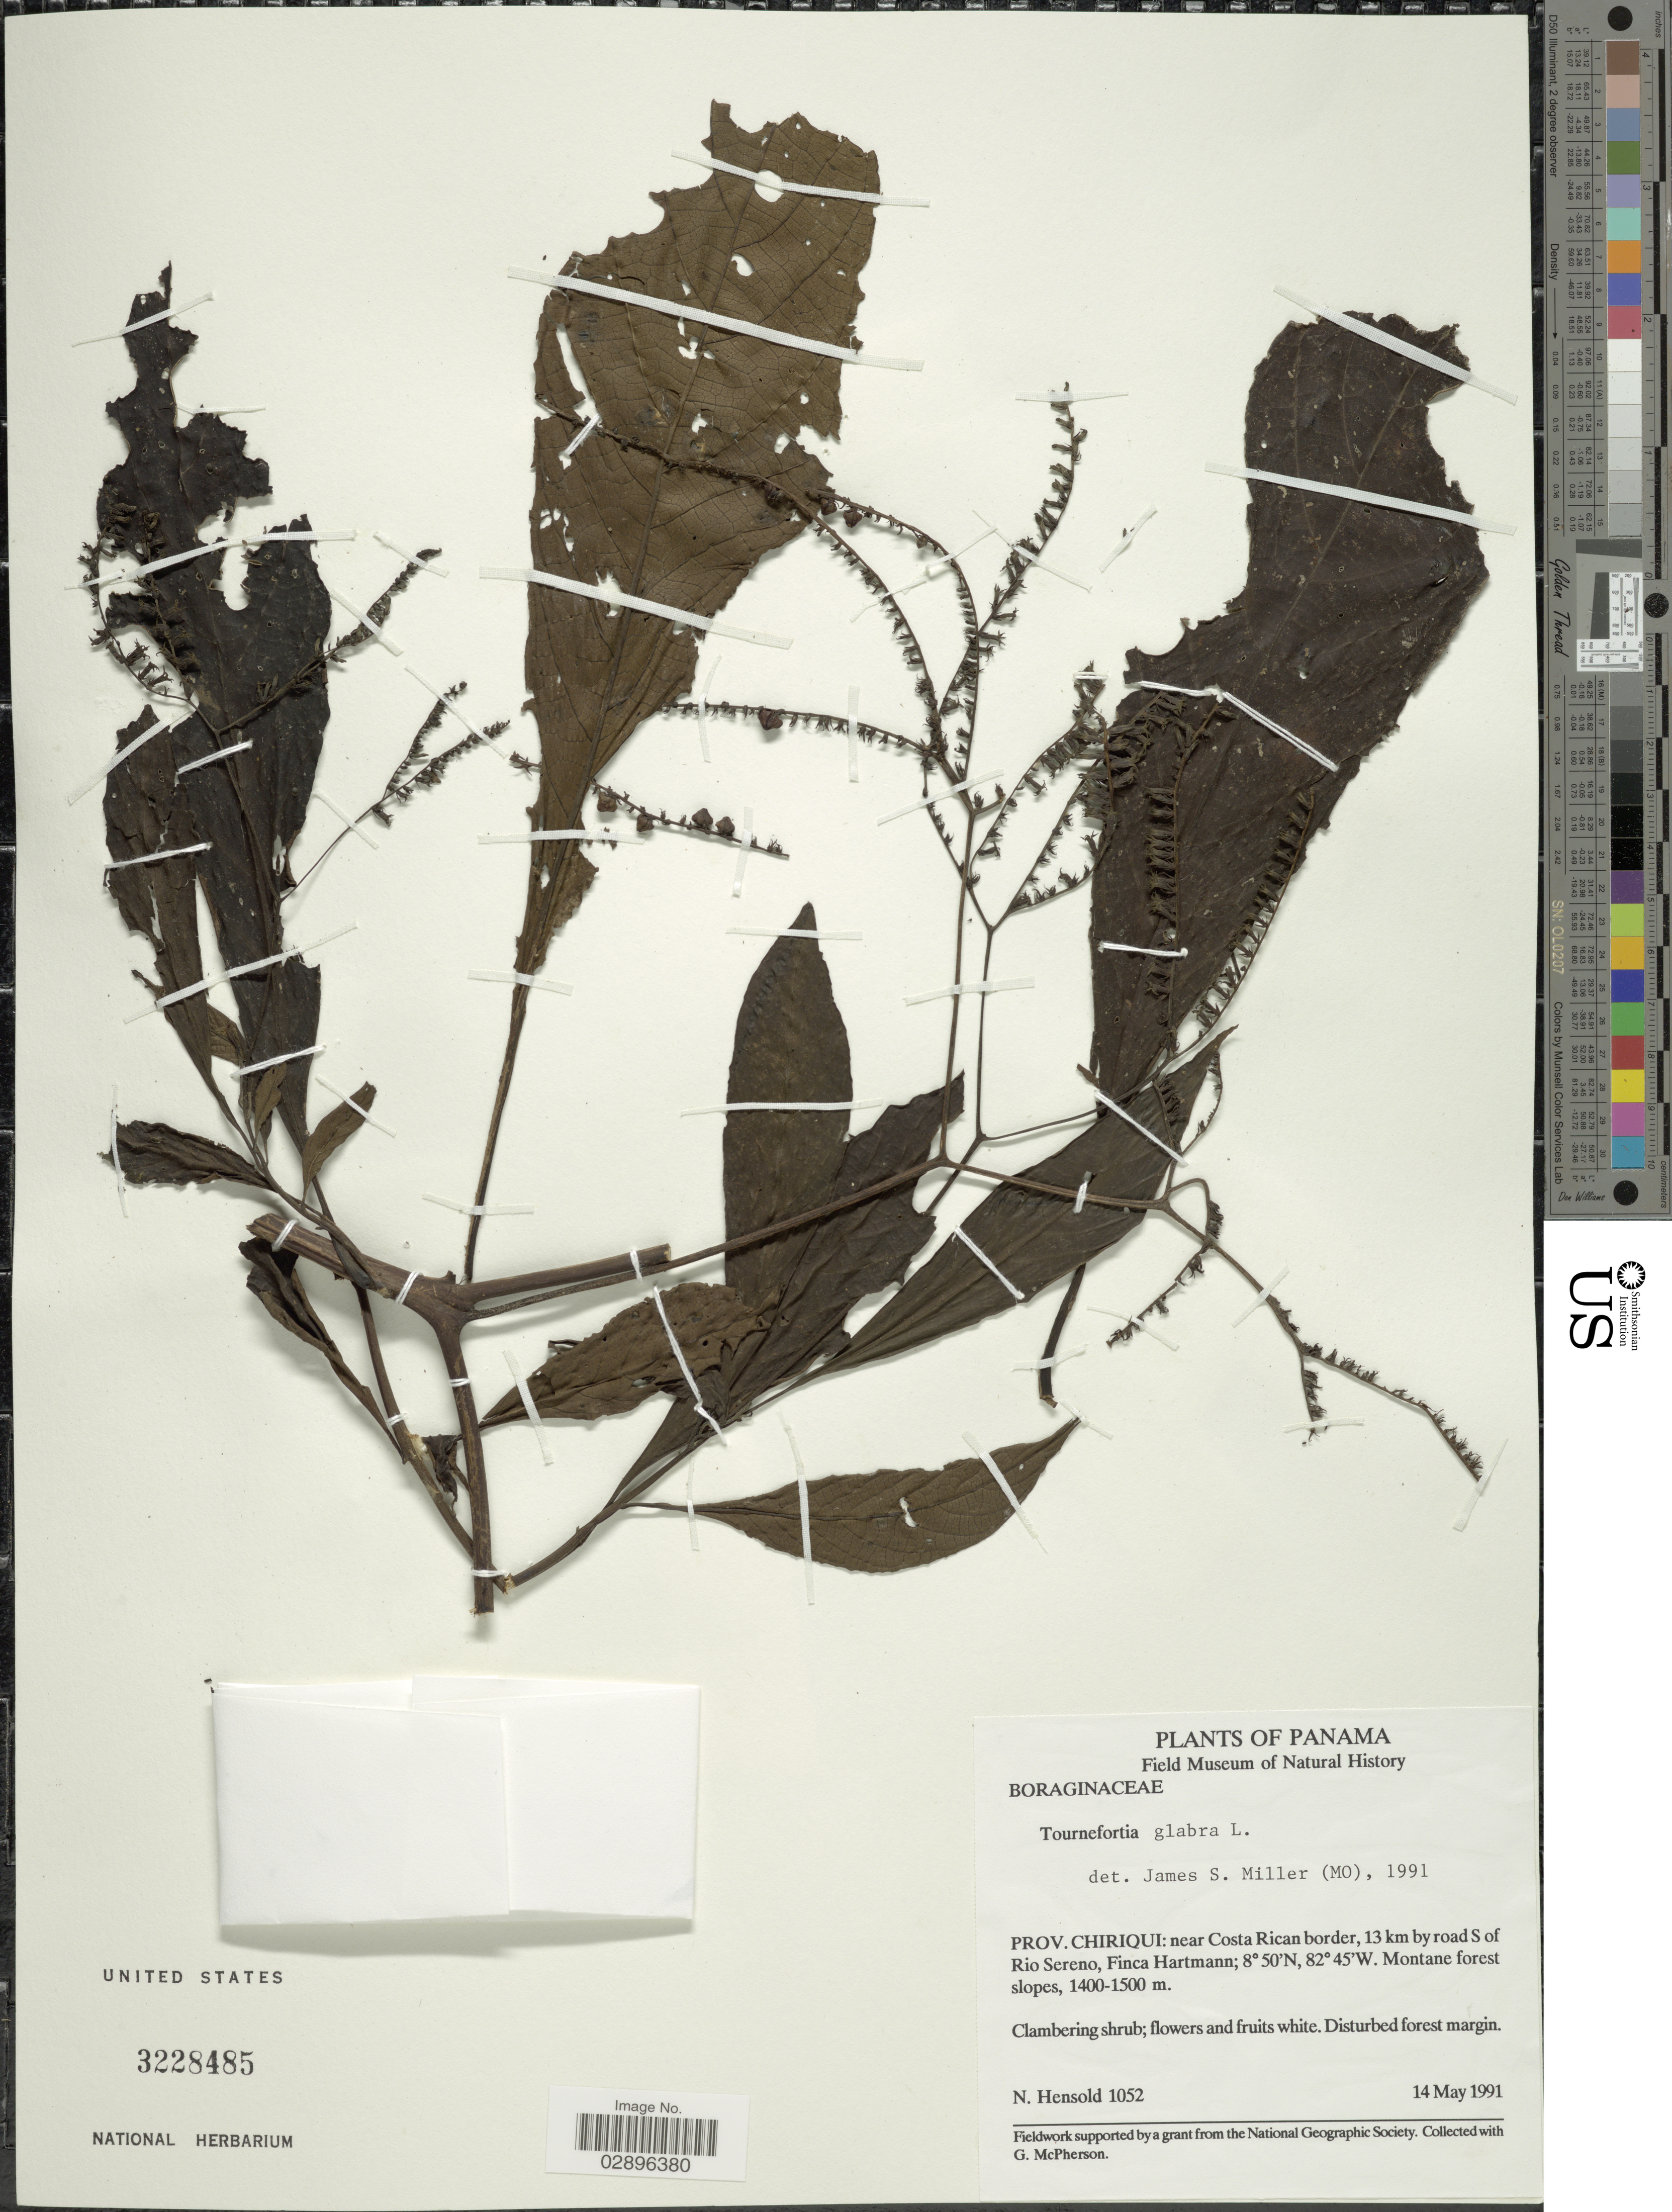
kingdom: Plantae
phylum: Tracheophyta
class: Magnoliopsida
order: Boraginales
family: Heliotropiaceae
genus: Tournefortia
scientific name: Tournefortia glabra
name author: L.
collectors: N. Hensold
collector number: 1052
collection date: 1991-05-14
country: Panama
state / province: Chiriqui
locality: Near Costa Rican border, 13 km by road S of Rio Sereno, Finca Hartmann.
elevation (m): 1400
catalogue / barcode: US 3228485